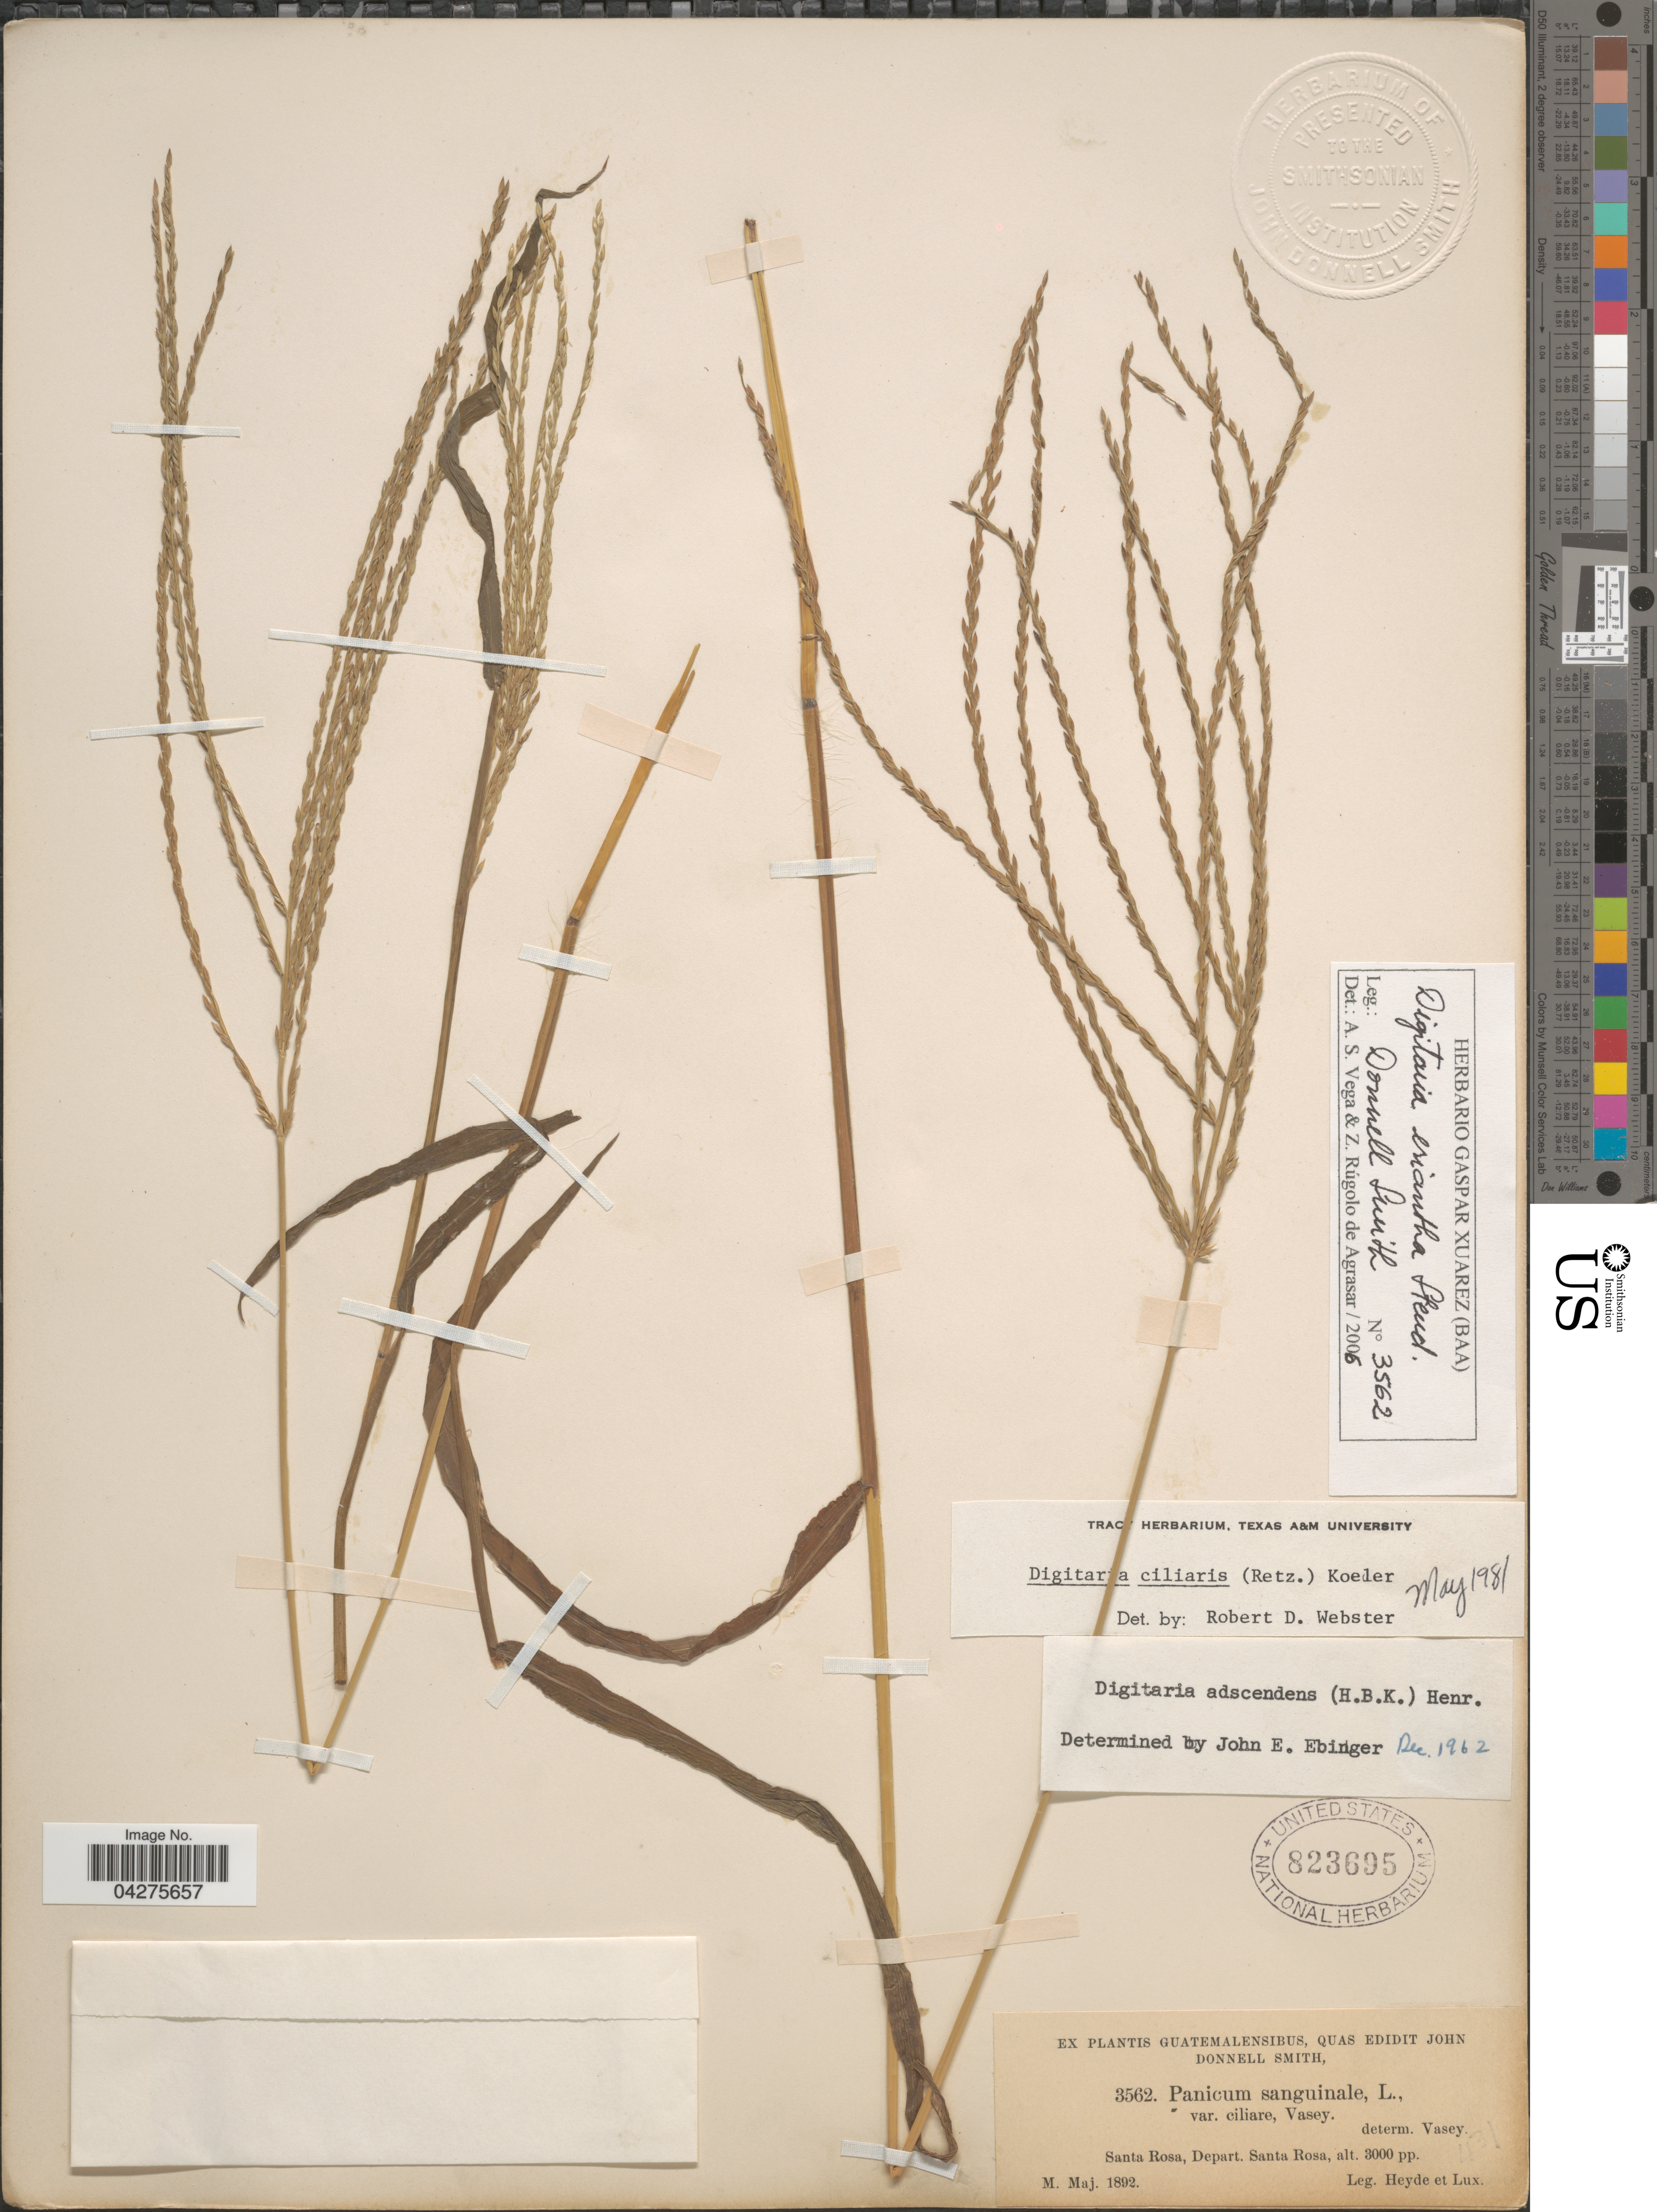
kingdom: Plantae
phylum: Tracheophyta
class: Liliopsida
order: Poales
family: Poaceae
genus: Digitaria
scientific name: Digitaria eriantha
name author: Steud.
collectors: Heyde & Lux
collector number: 3562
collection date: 1892-05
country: Guatemala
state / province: Santa Rosa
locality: Santa Rosa, Depart. Santa Rosa.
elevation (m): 914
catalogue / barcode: US 823695